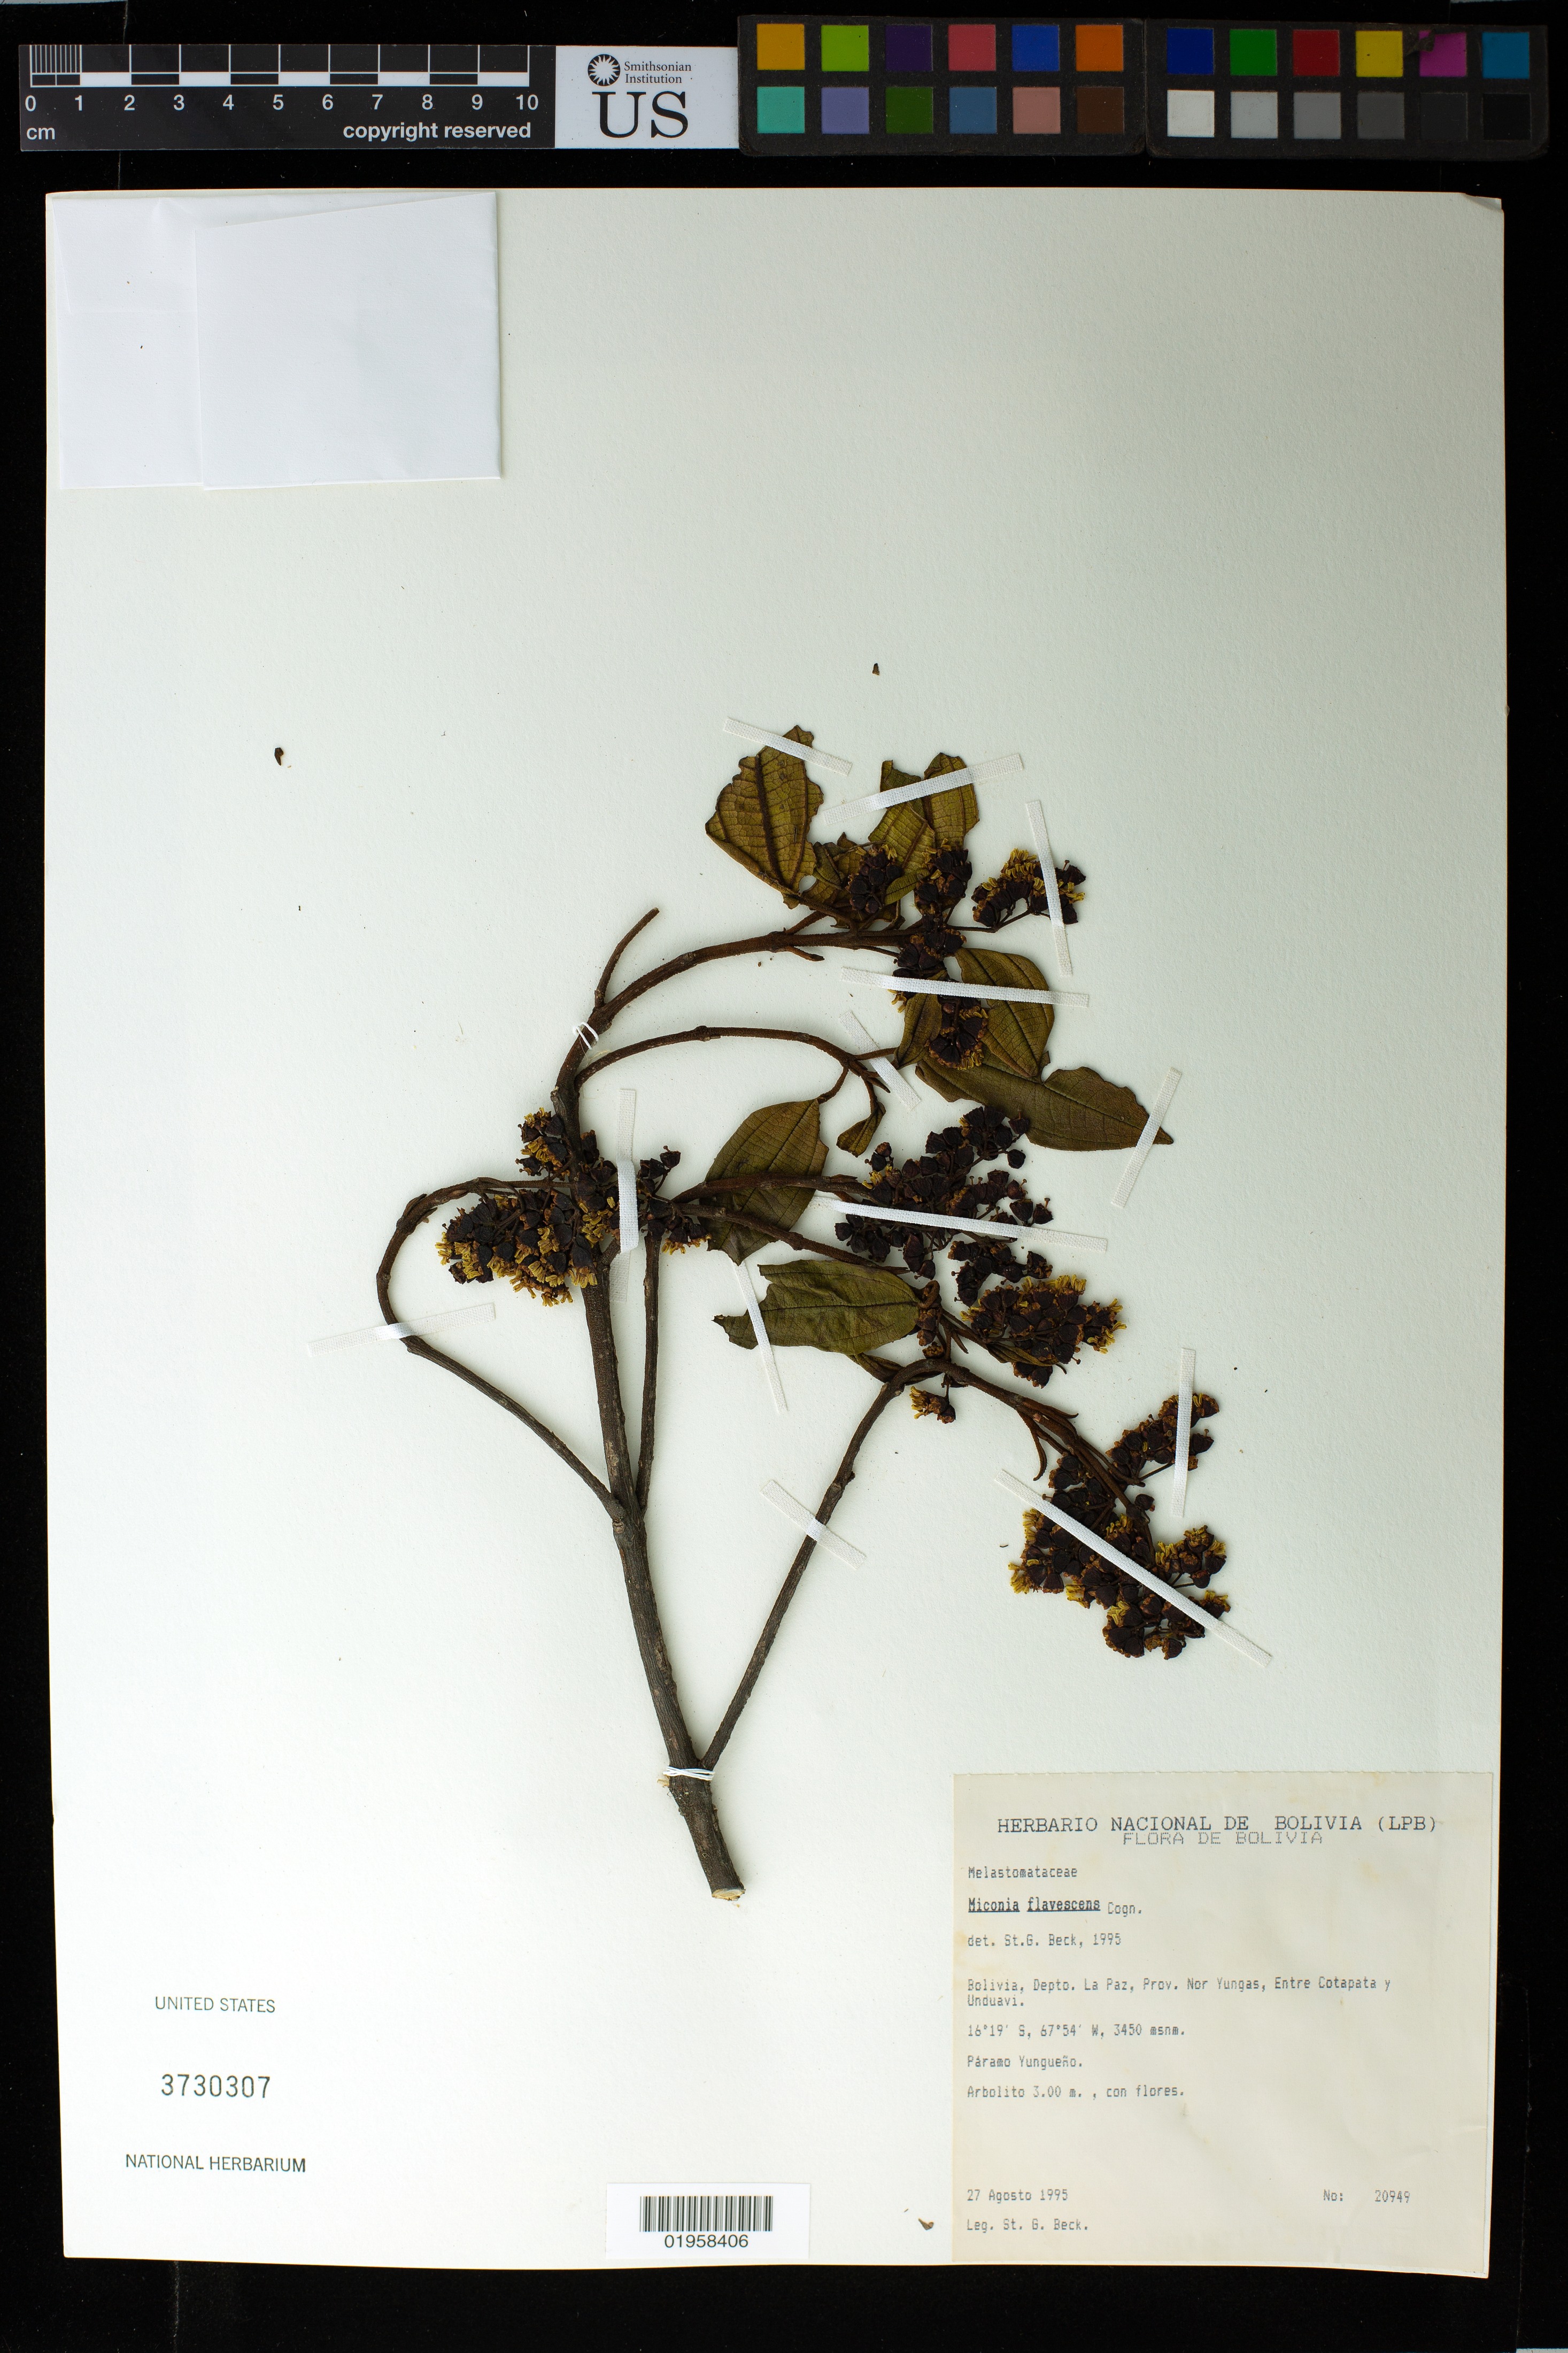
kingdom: Plantae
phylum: Tracheophyta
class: Magnoliopsida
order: Myrtales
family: Melastomataceae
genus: Miconia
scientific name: Miconia flavescens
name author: Cogn.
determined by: Beck, S. G.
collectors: S. G. Beck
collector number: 20949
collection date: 1995-08-27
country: Bolivia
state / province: La Paz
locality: Prov. Nor Yungas, entre Cotapata y Unduavi. Páramo Yungueño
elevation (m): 3450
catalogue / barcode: US 3730307